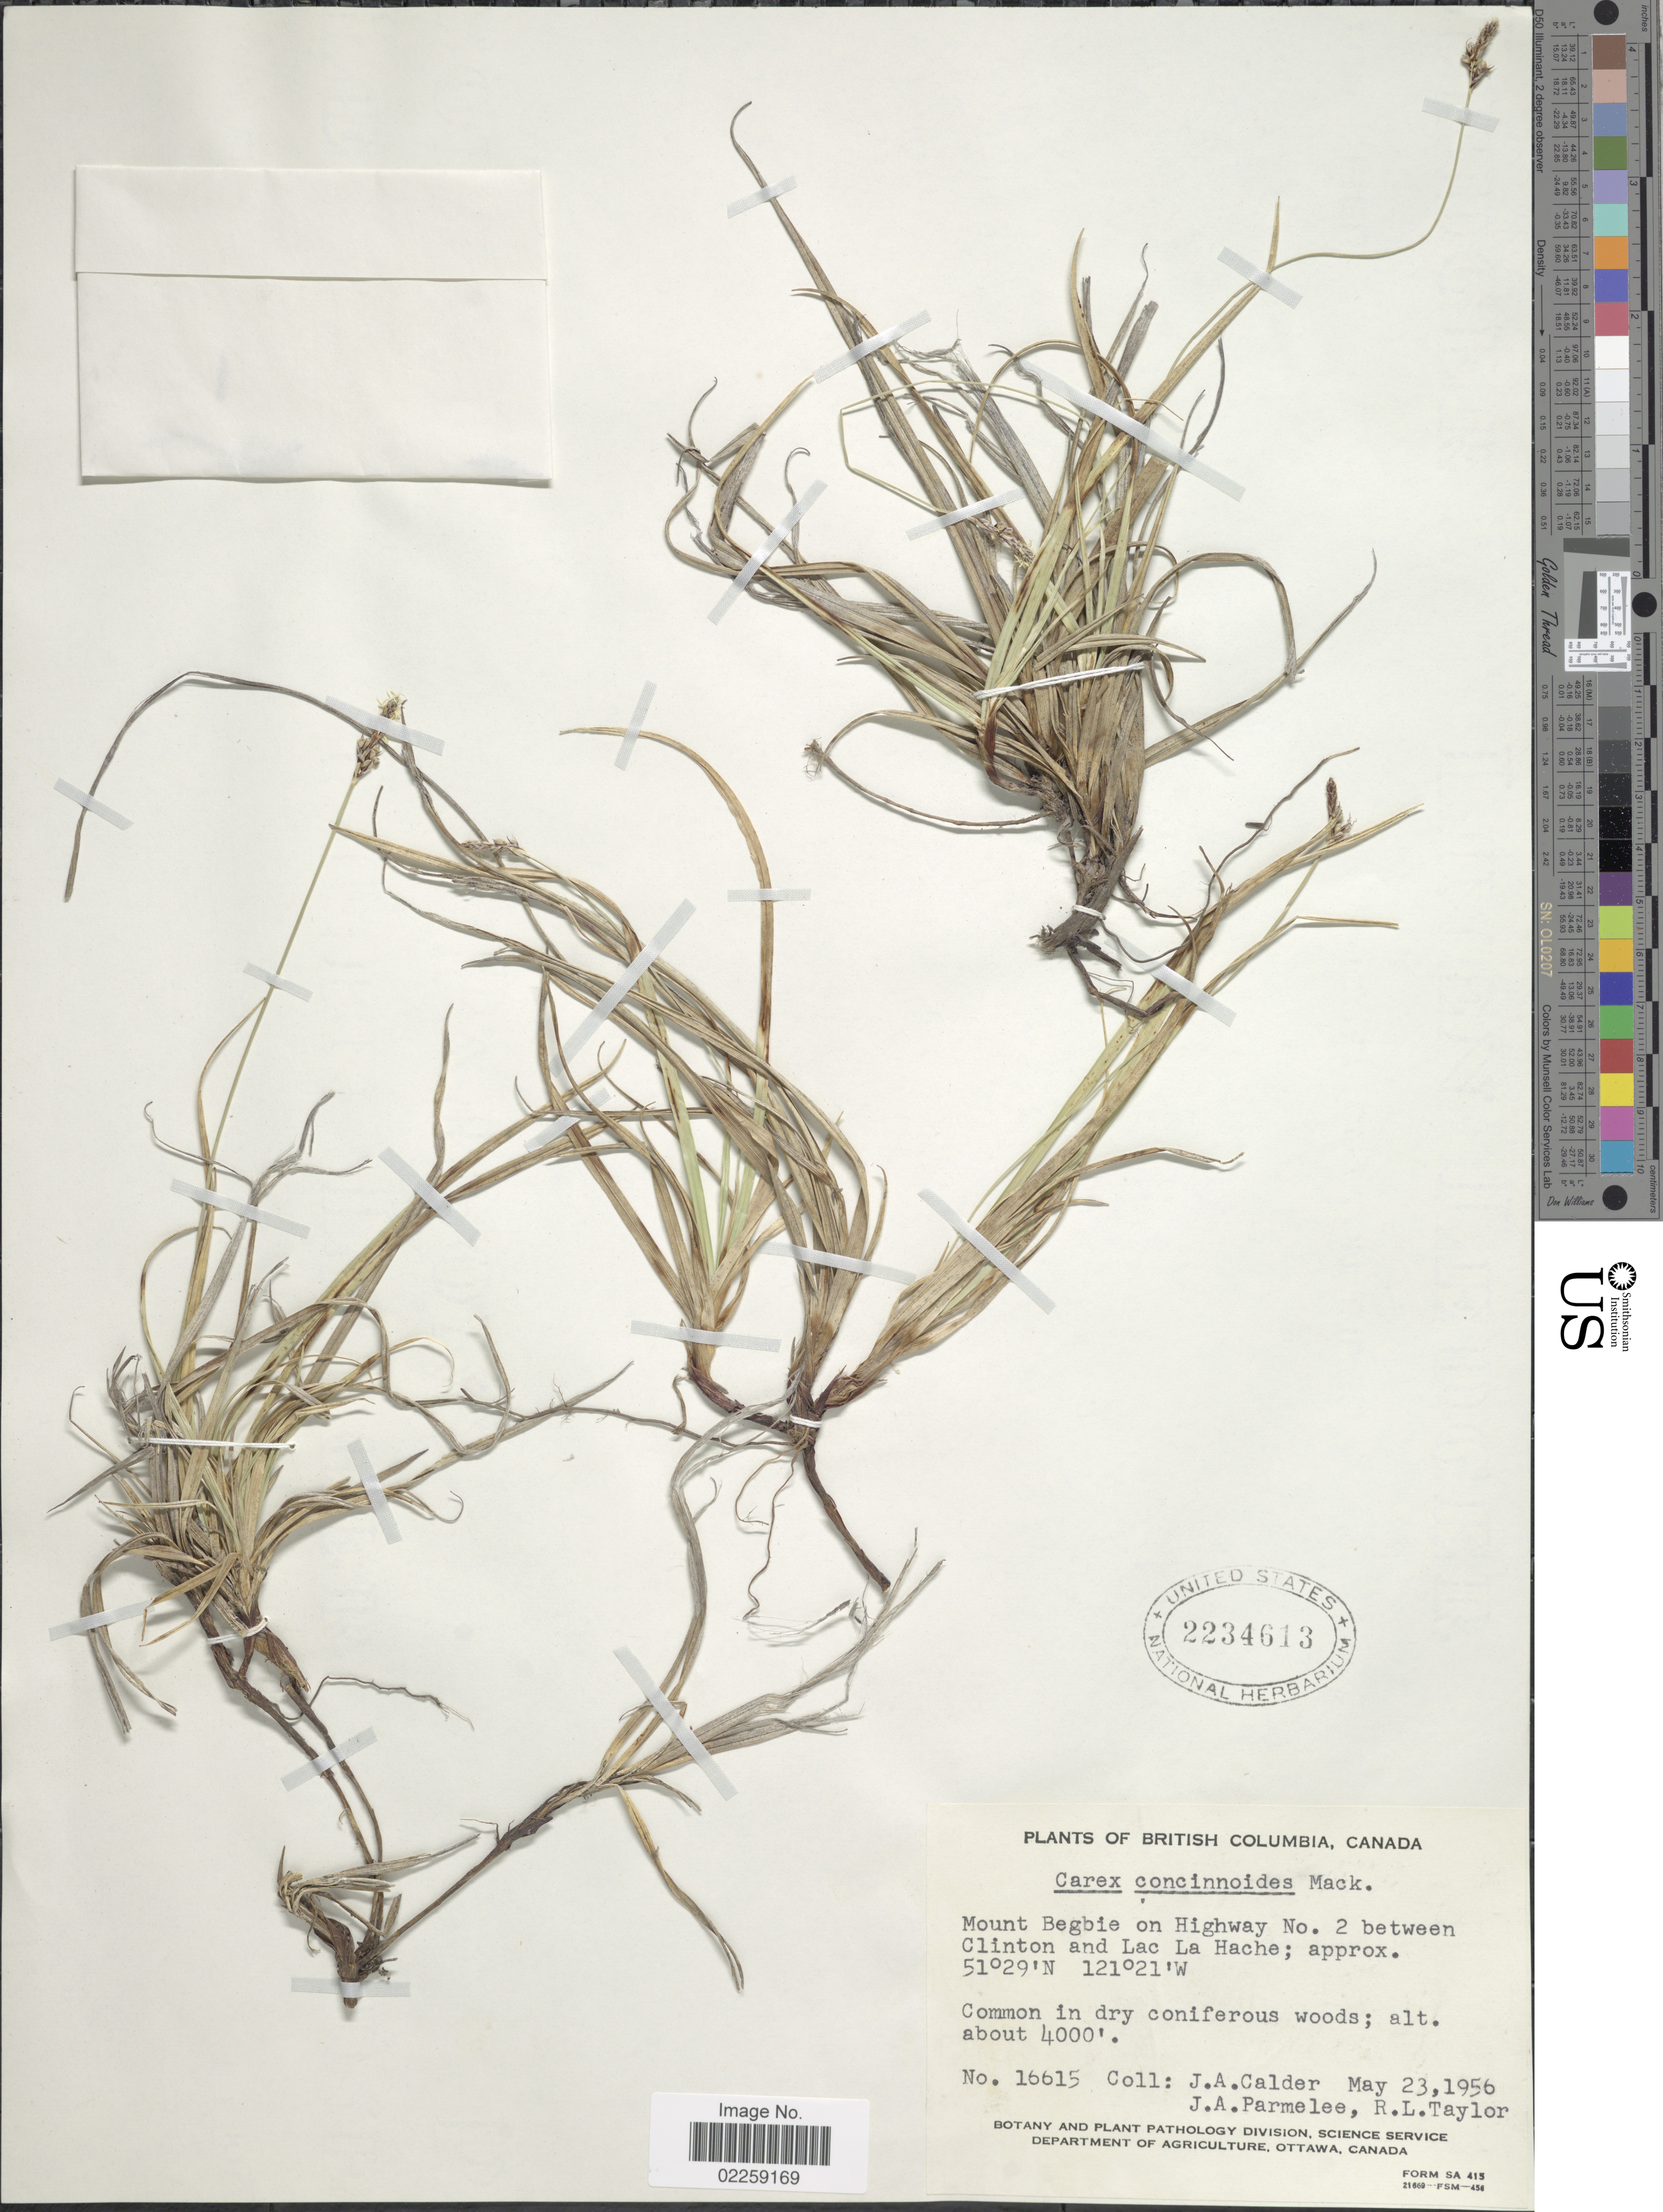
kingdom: Plantae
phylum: Tracheophyta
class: Liliopsida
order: Poales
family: Cyperaceae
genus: Carex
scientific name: Carex concinnoides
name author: Mack.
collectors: J. A. Calder, J. A. Parmelee & R. Taylor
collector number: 16615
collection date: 1956-05-23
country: Canada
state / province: British Columbia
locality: Mount Begbie on Highway No. 2 between Clinton and Lac La Hache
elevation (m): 1219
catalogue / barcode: US 2234613